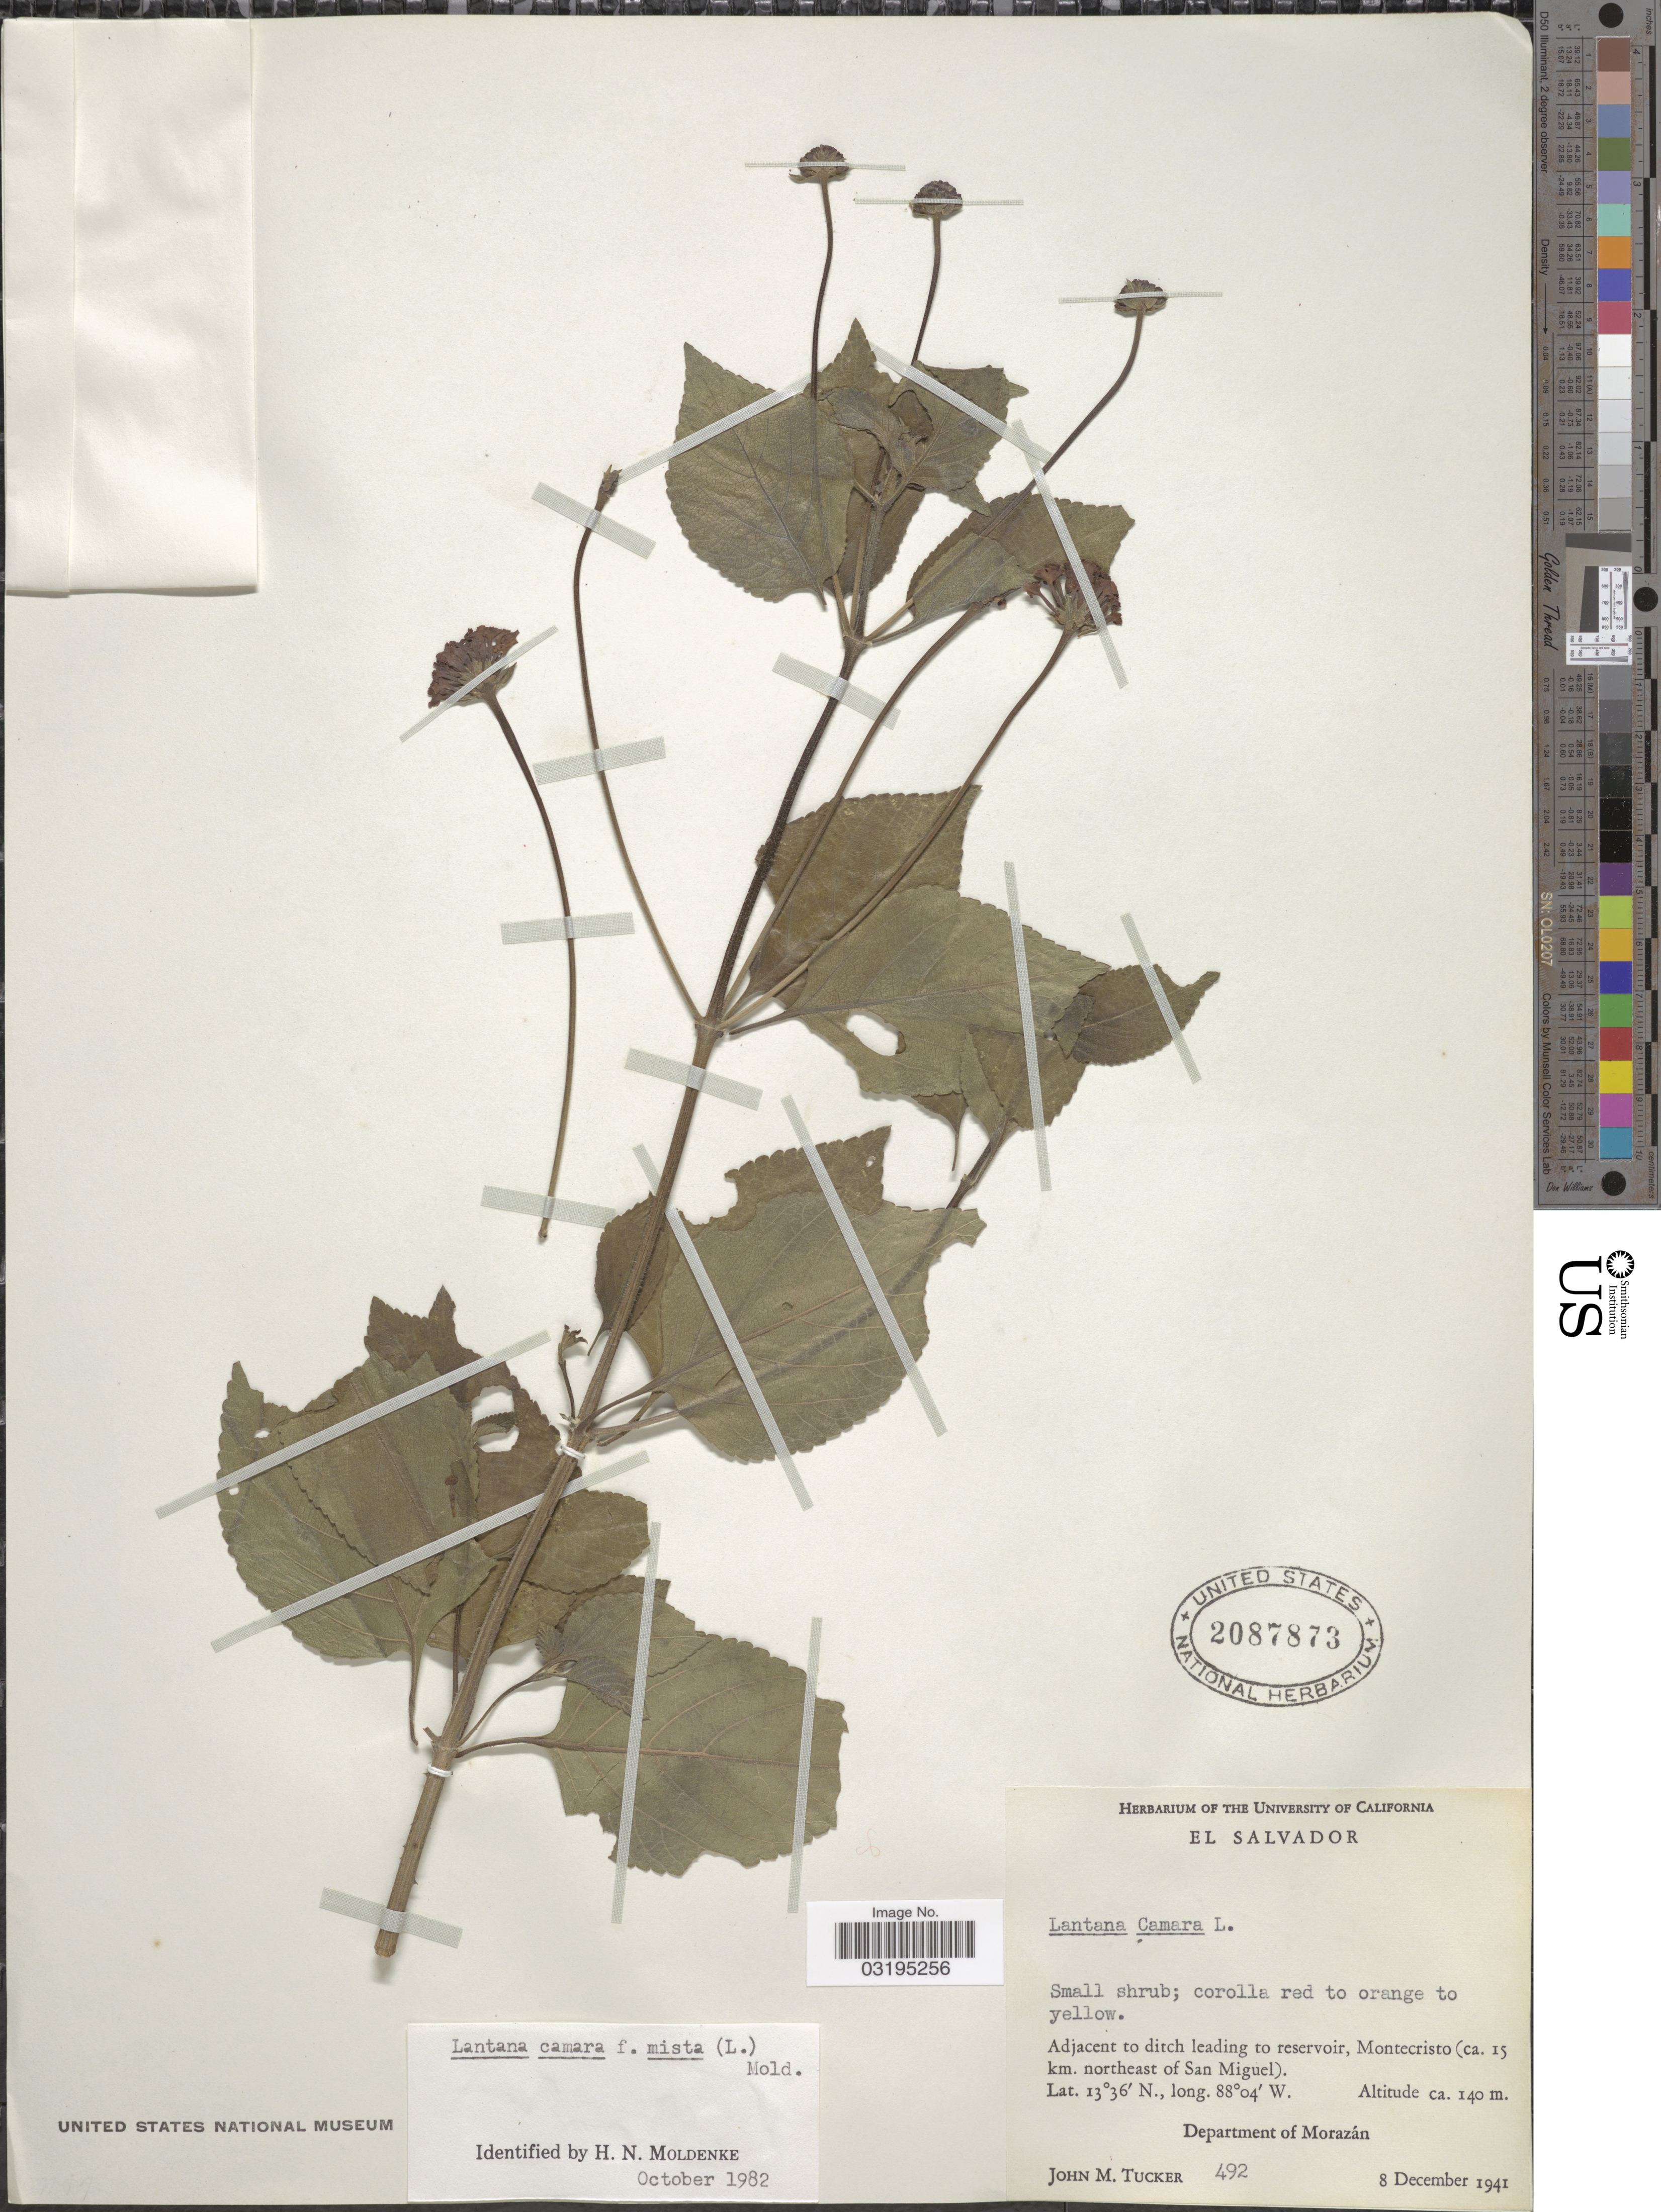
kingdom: Plantae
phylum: Tracheophyta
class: Magnoliopsida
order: Lamiales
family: Verbenaceae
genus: Lantana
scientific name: Lantana camara f. mista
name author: (L.) Moldenke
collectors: J. M. Tucker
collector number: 492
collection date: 1941-12-08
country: El Salvador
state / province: Morazan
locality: Adjacent to ditch leading to reservoir, Montecristo (ca. 15 km. northeast of San Miguel). Department of Morazán.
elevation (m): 140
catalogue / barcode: US 2087873